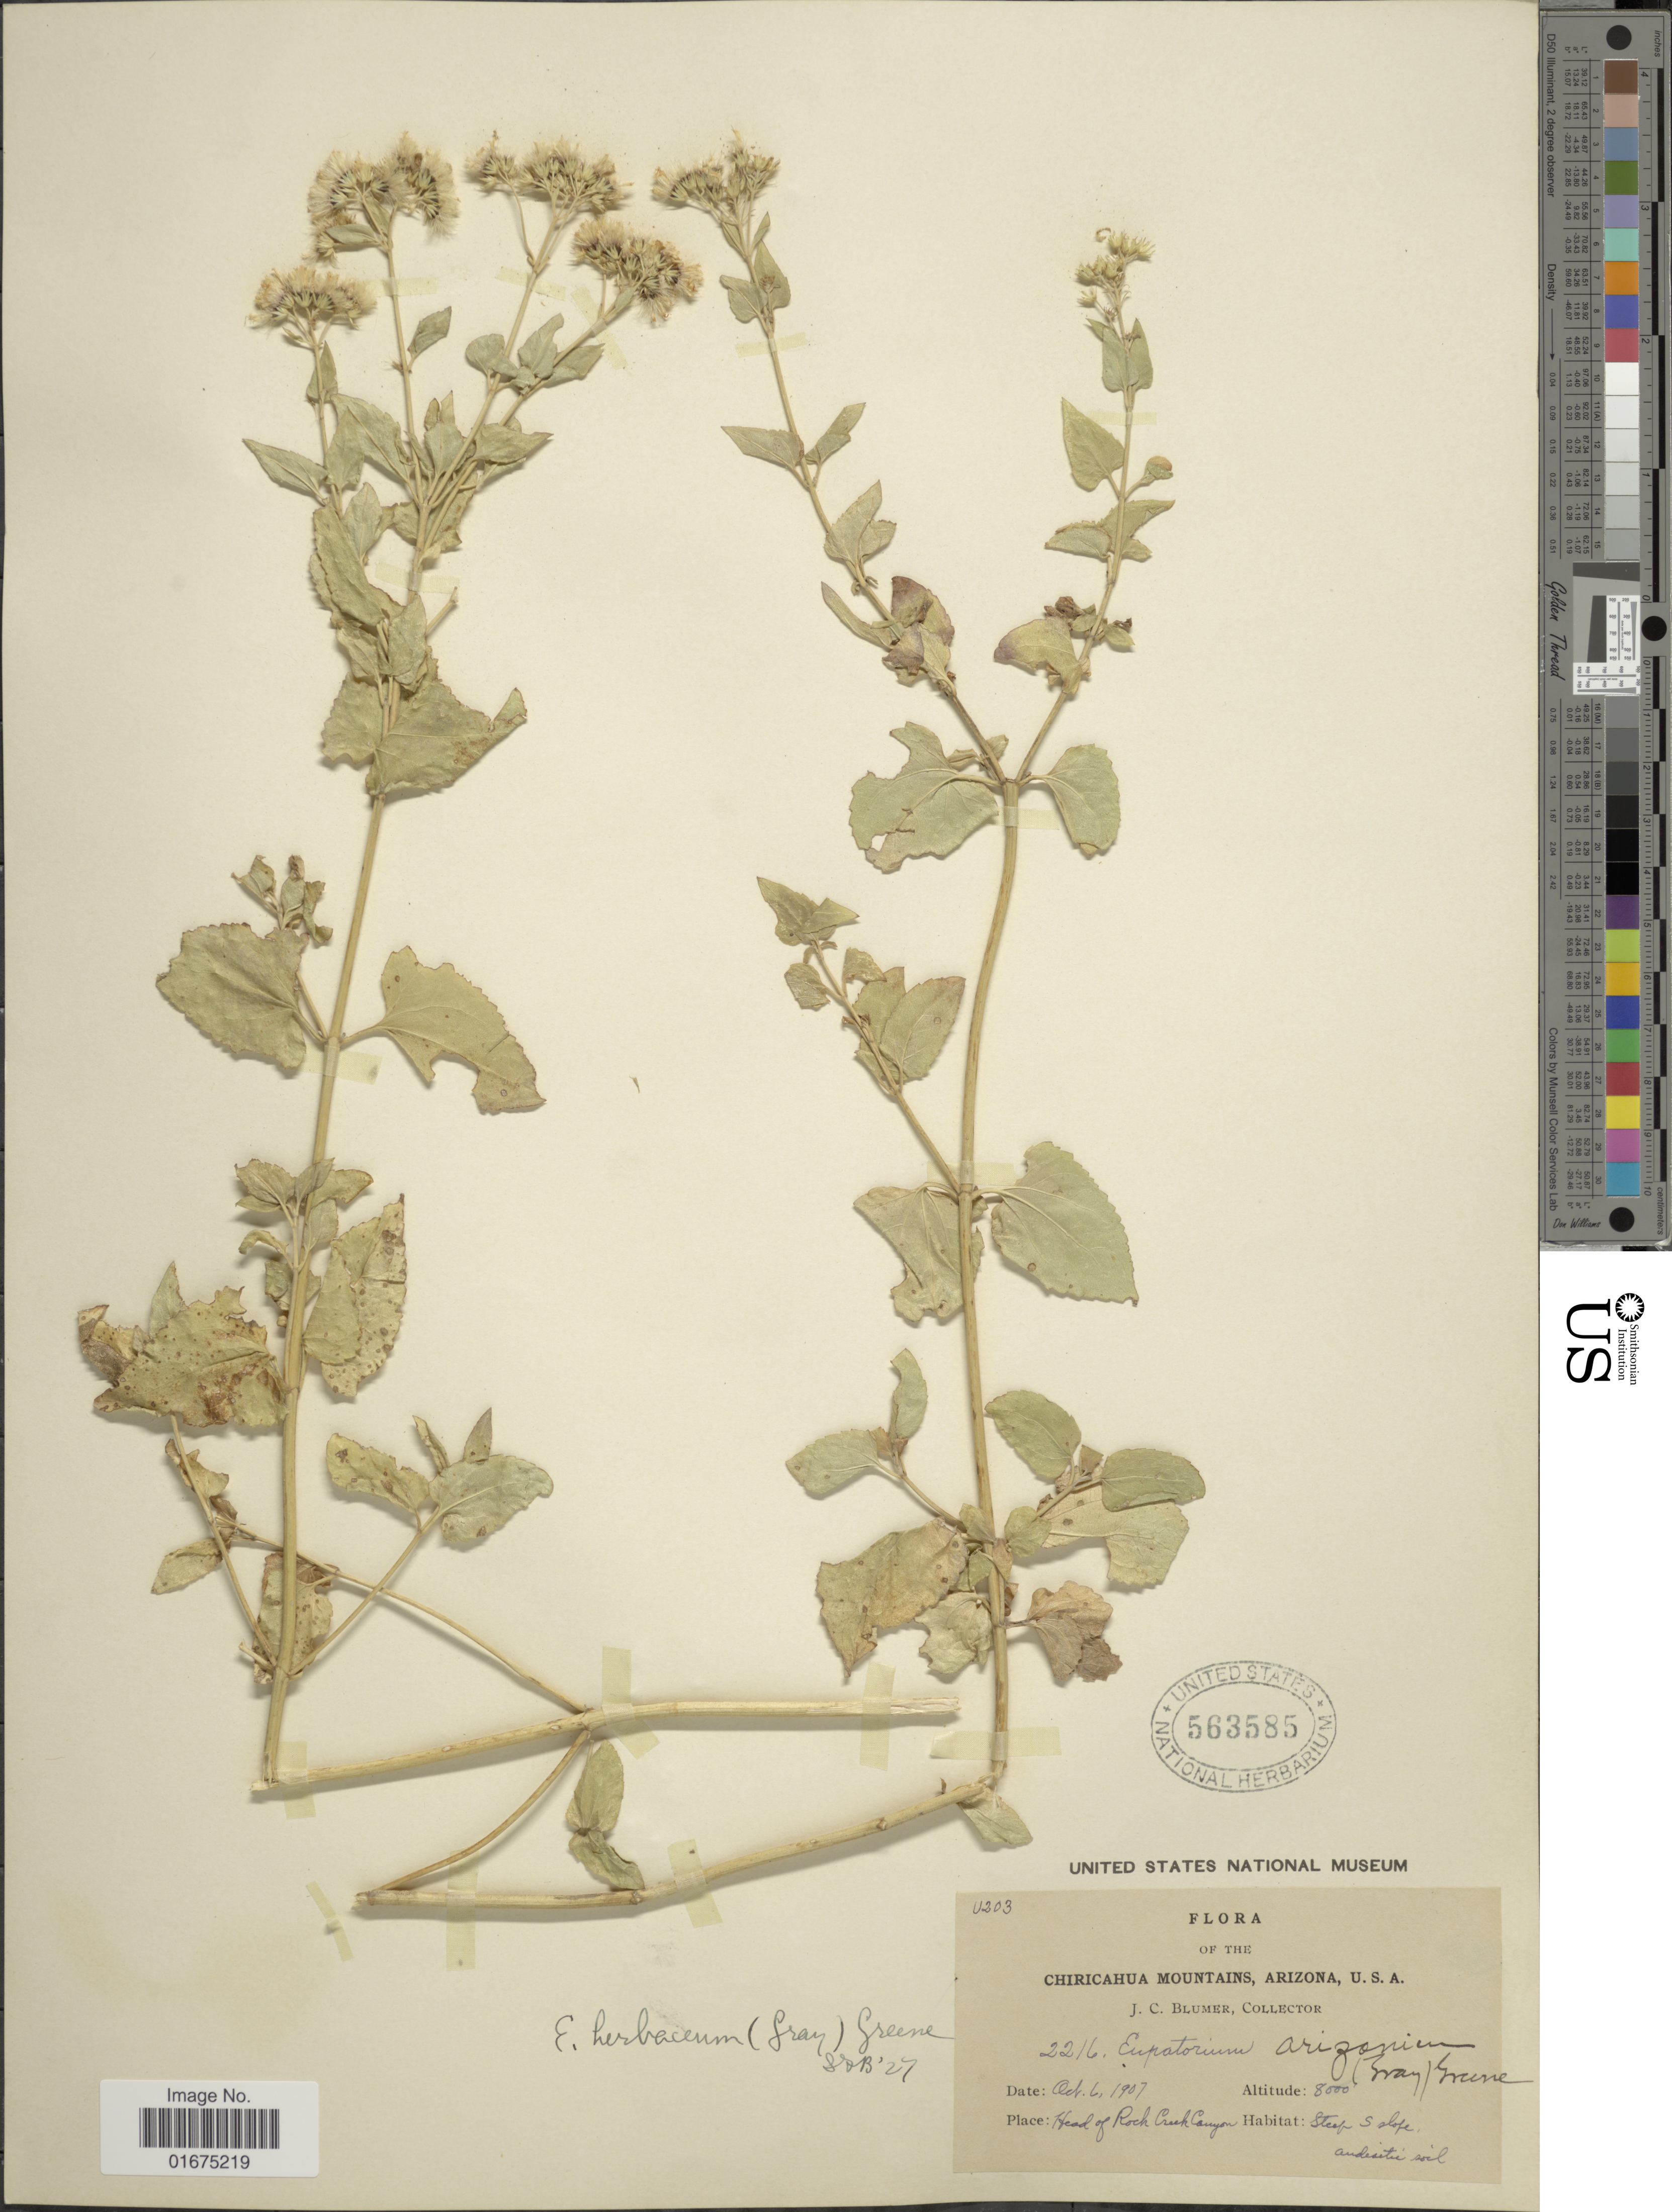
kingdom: Plantae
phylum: Tracheophyta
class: Magnoliopsida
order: Asterales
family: Asteraceae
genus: Ageratina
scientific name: Ageratina herbacea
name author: (A. Gray) R.M. King & H. Rob.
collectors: J. C. Blumer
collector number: U203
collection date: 1907-10-06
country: United States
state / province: Arizona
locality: Chiricahua Mountains, Head of Rock Creek Canyon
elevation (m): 2438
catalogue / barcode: US 563585